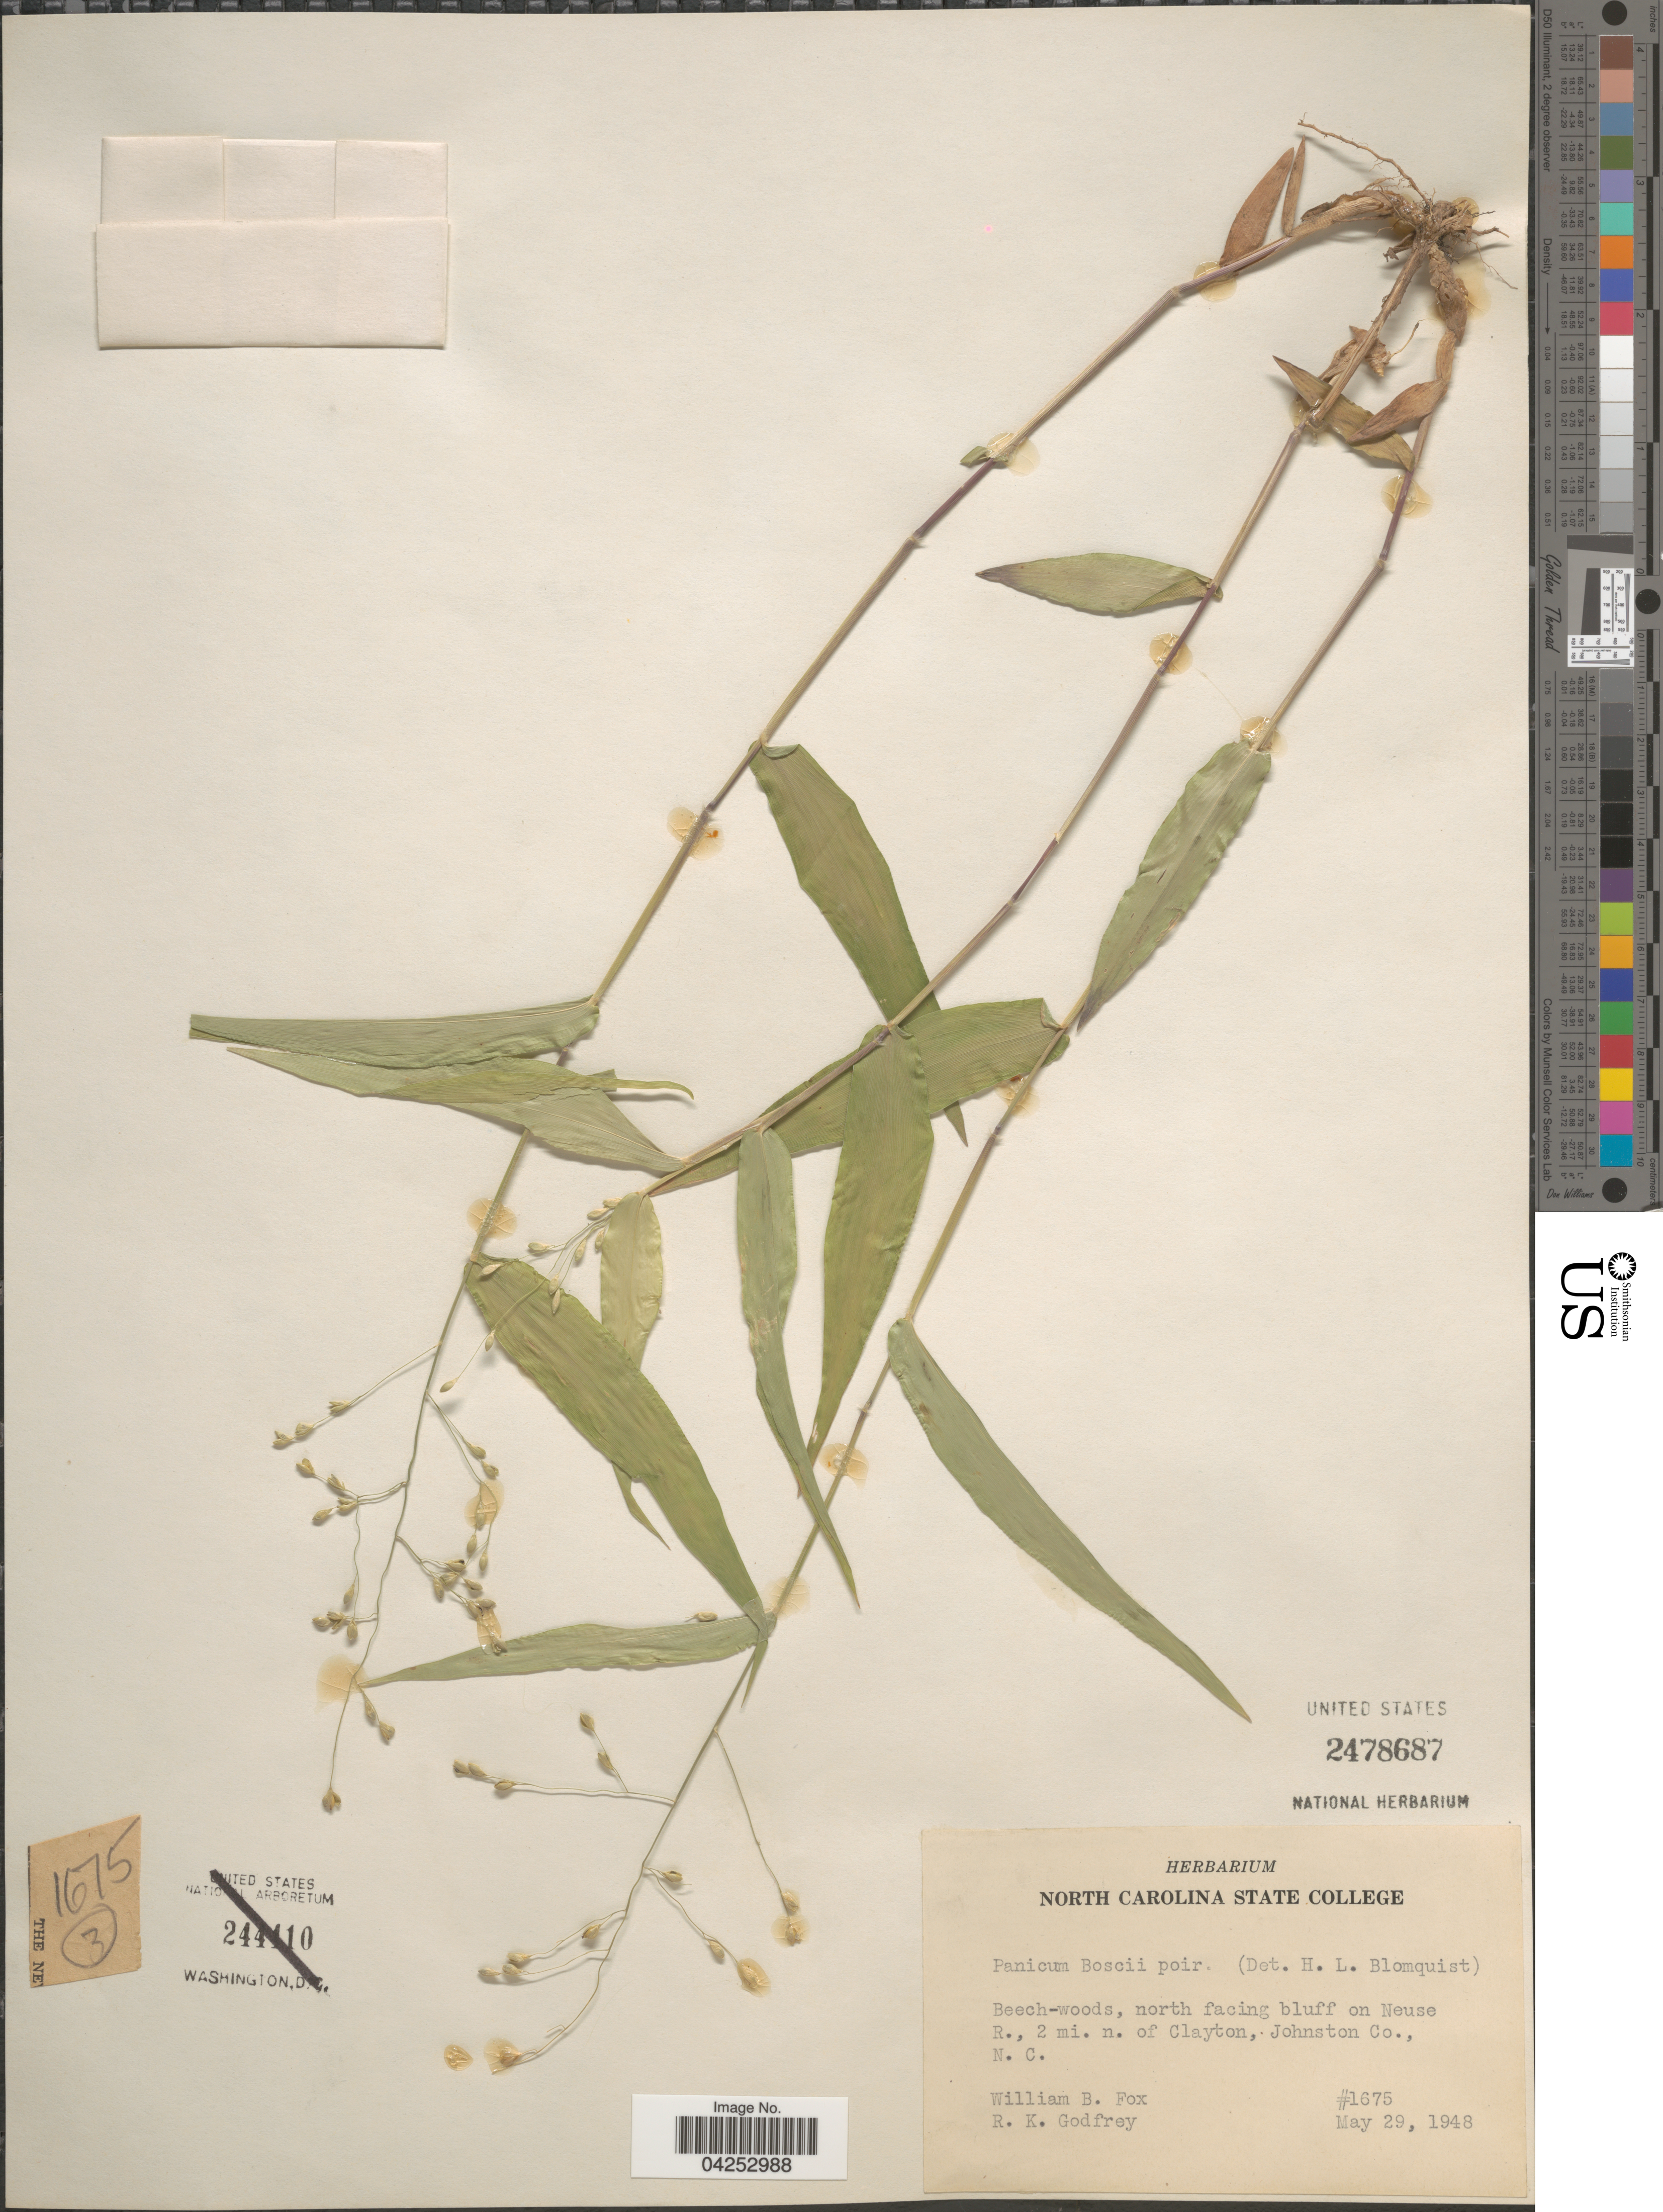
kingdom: Plantae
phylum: Tracheophyta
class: Liliopsida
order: Poales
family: Poaceae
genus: Dichanthelium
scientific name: Dichanthelium boscii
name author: (Poir.) Gould & C.A. Clark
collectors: W. B. Fox & R. K. Godfrey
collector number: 1675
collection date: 1948-05-29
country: United States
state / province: North Carolina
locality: Beech-woods, north facing bluff on Neuse R., 2 mi. n. of Clayton, Johnston Co.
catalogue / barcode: US 2478687